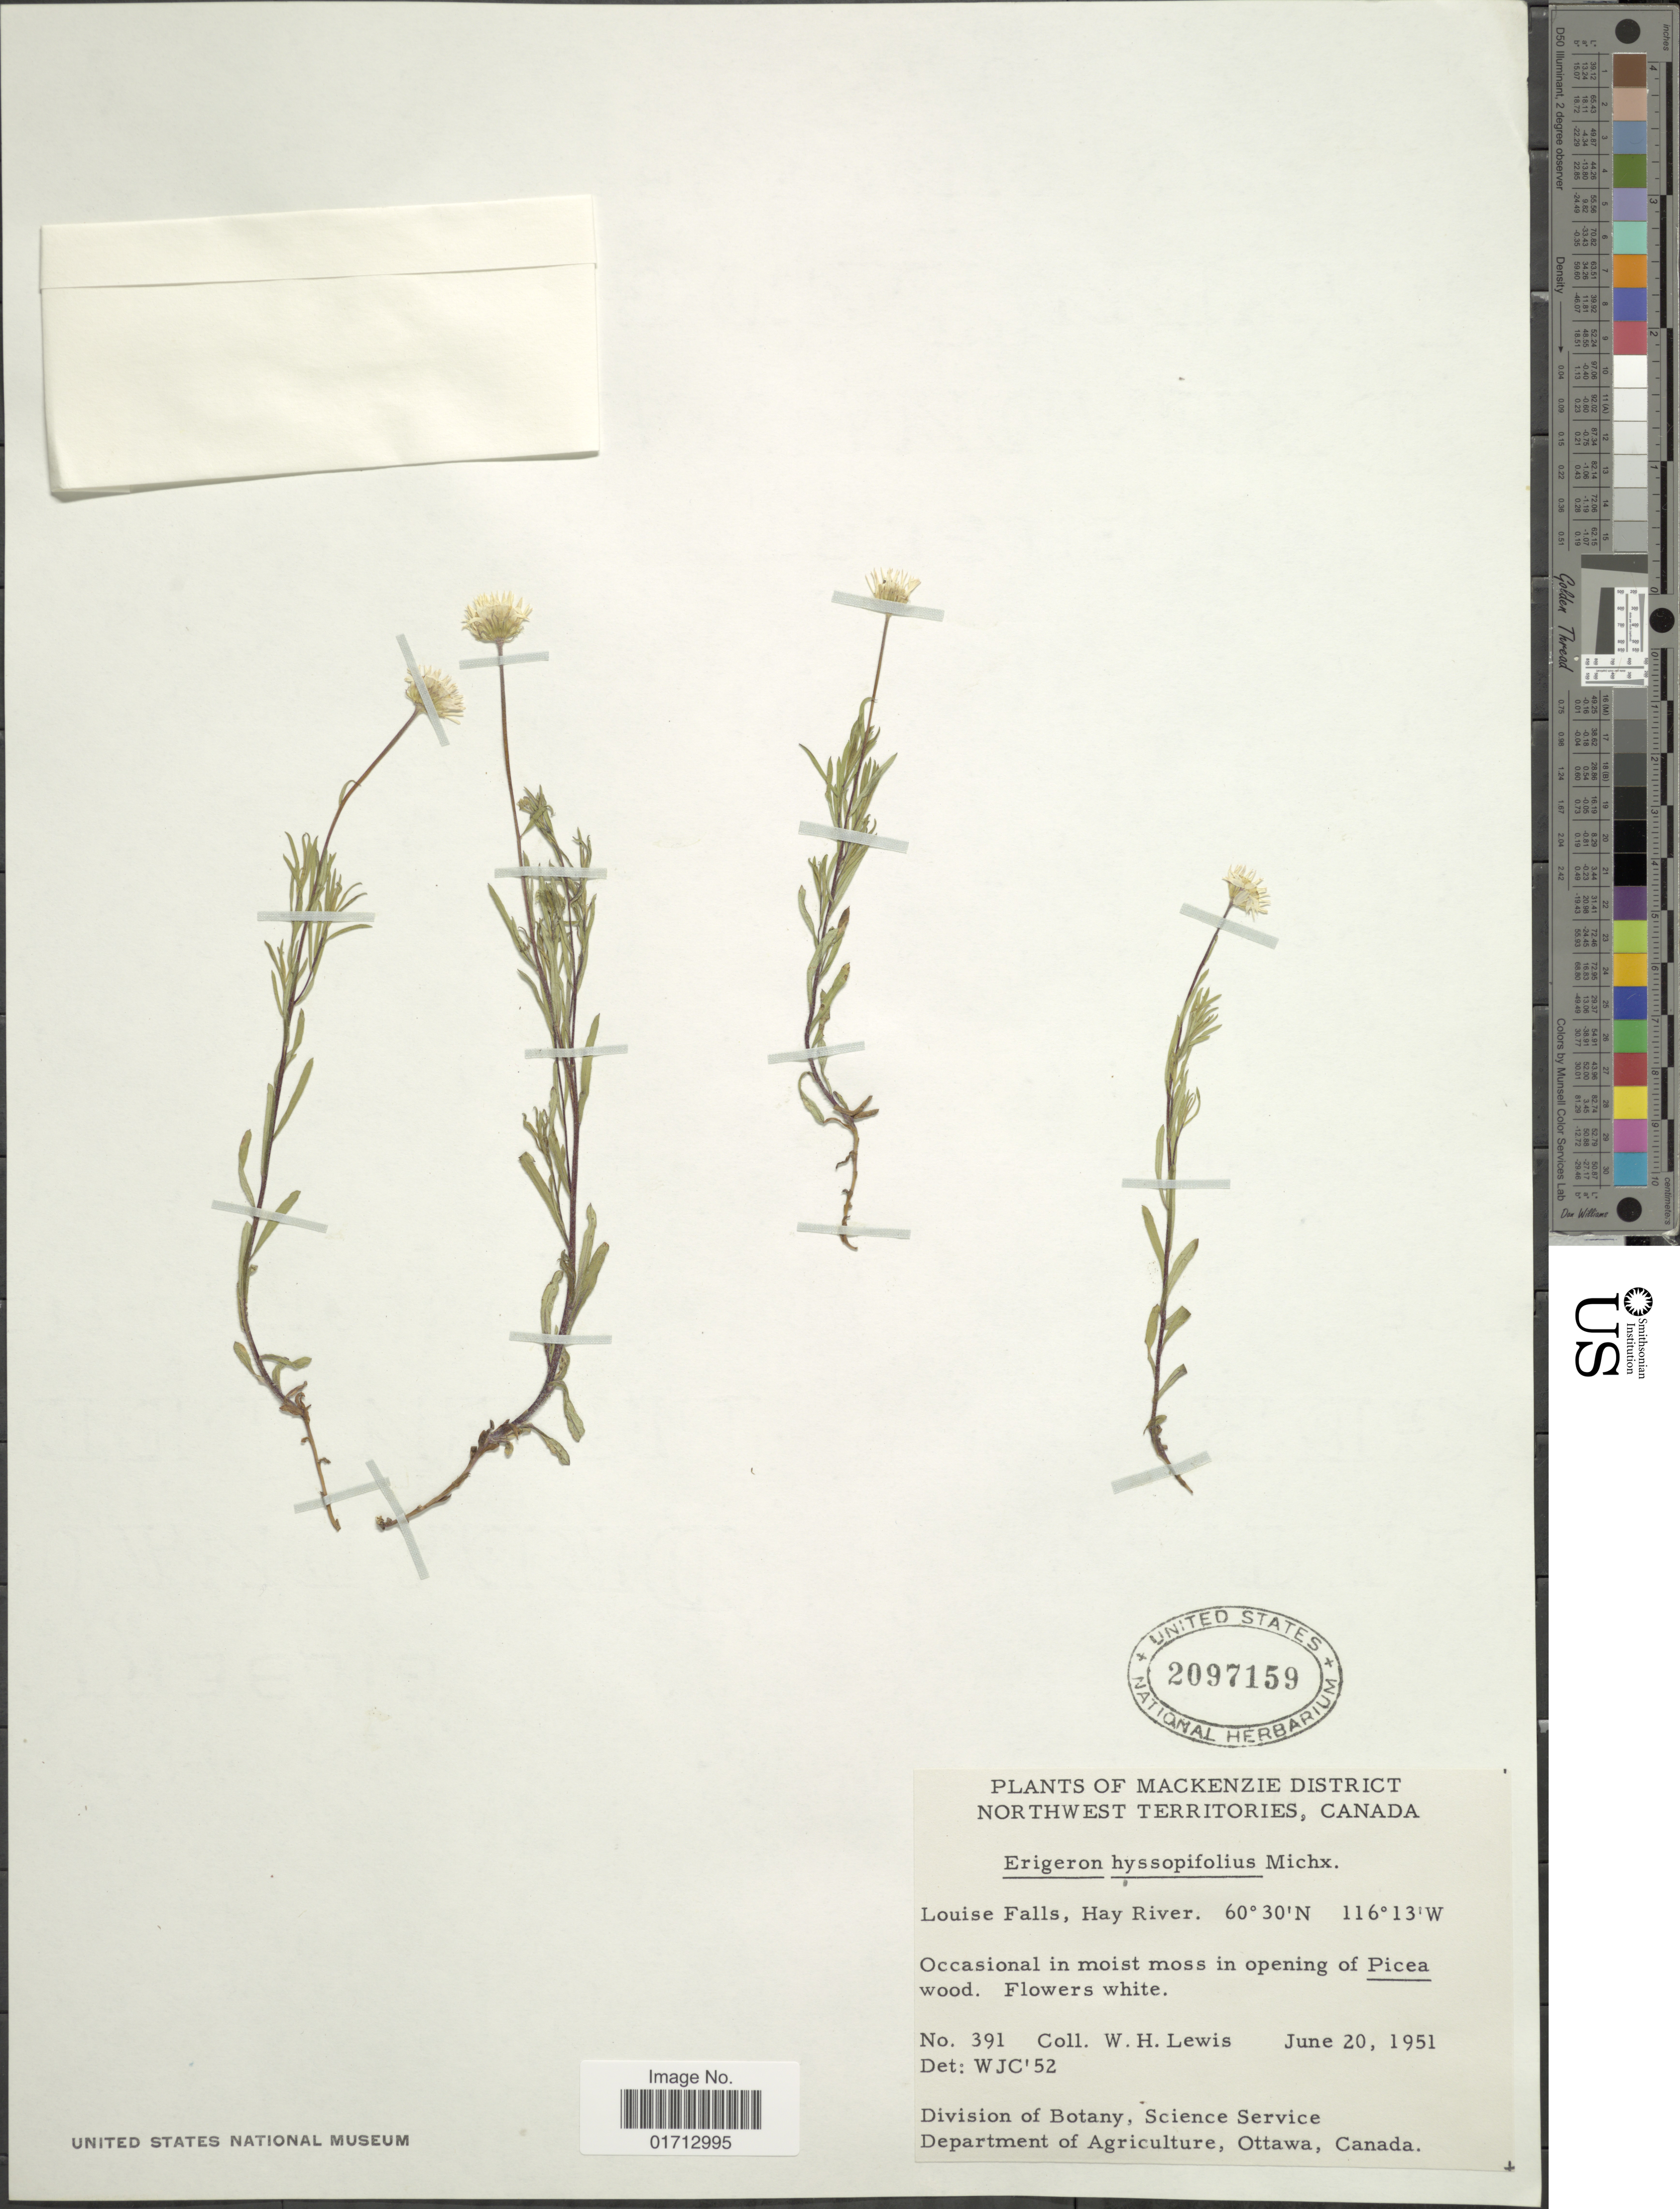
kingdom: Plantae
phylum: Tracheophyta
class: Magnoliopsida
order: Asterales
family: Asteraceae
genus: Erigeron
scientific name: Erigeron hyssopifolius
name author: Michx.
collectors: W. H. Lewis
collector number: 391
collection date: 1951-06-20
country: Canada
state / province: Northwest Territories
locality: MacKenzie District, Louise Falls, Hay River.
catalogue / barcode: US 2097159